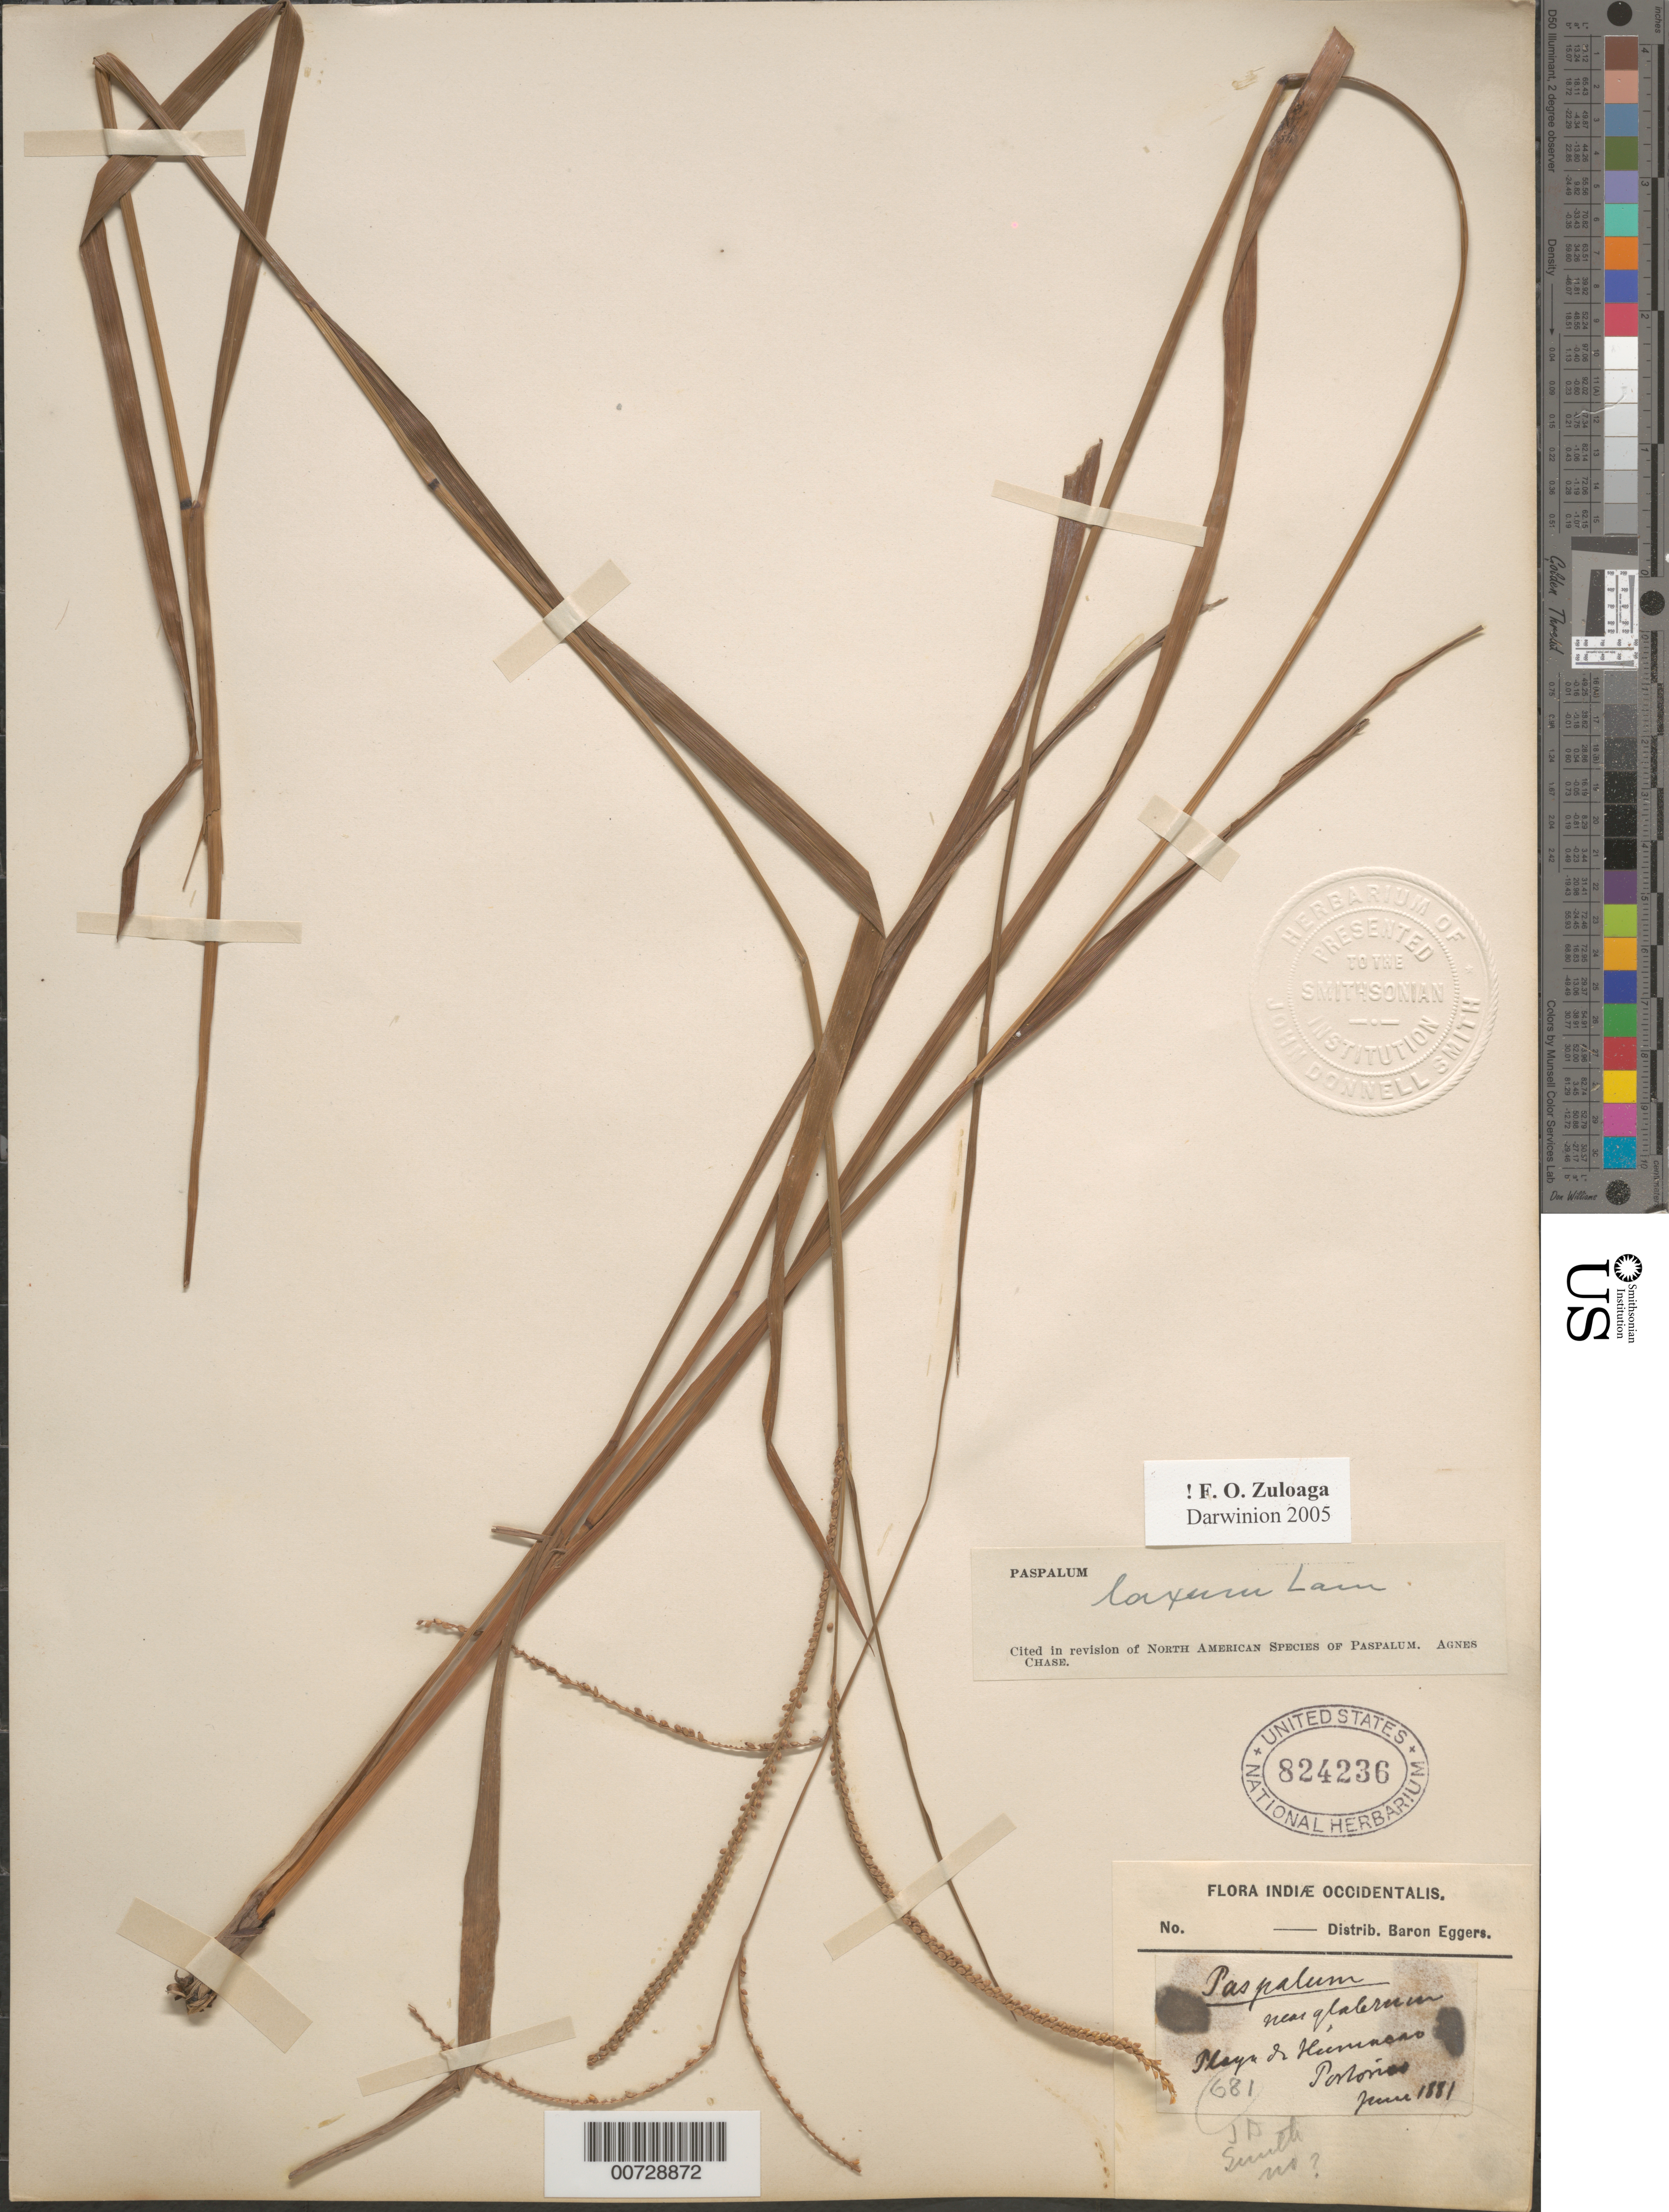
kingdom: Plantae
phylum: Tracheophyta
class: Liliopsida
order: Poales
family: Poaceae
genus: Paspalum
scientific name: Paspalum laxum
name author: Lam.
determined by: Chase, [M.] Agnes, (US)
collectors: H. F. A. von Eggers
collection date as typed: Jun 1881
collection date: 1881-06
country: Puerto Rico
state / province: Humacao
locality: Playa de Humacao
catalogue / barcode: US 824236